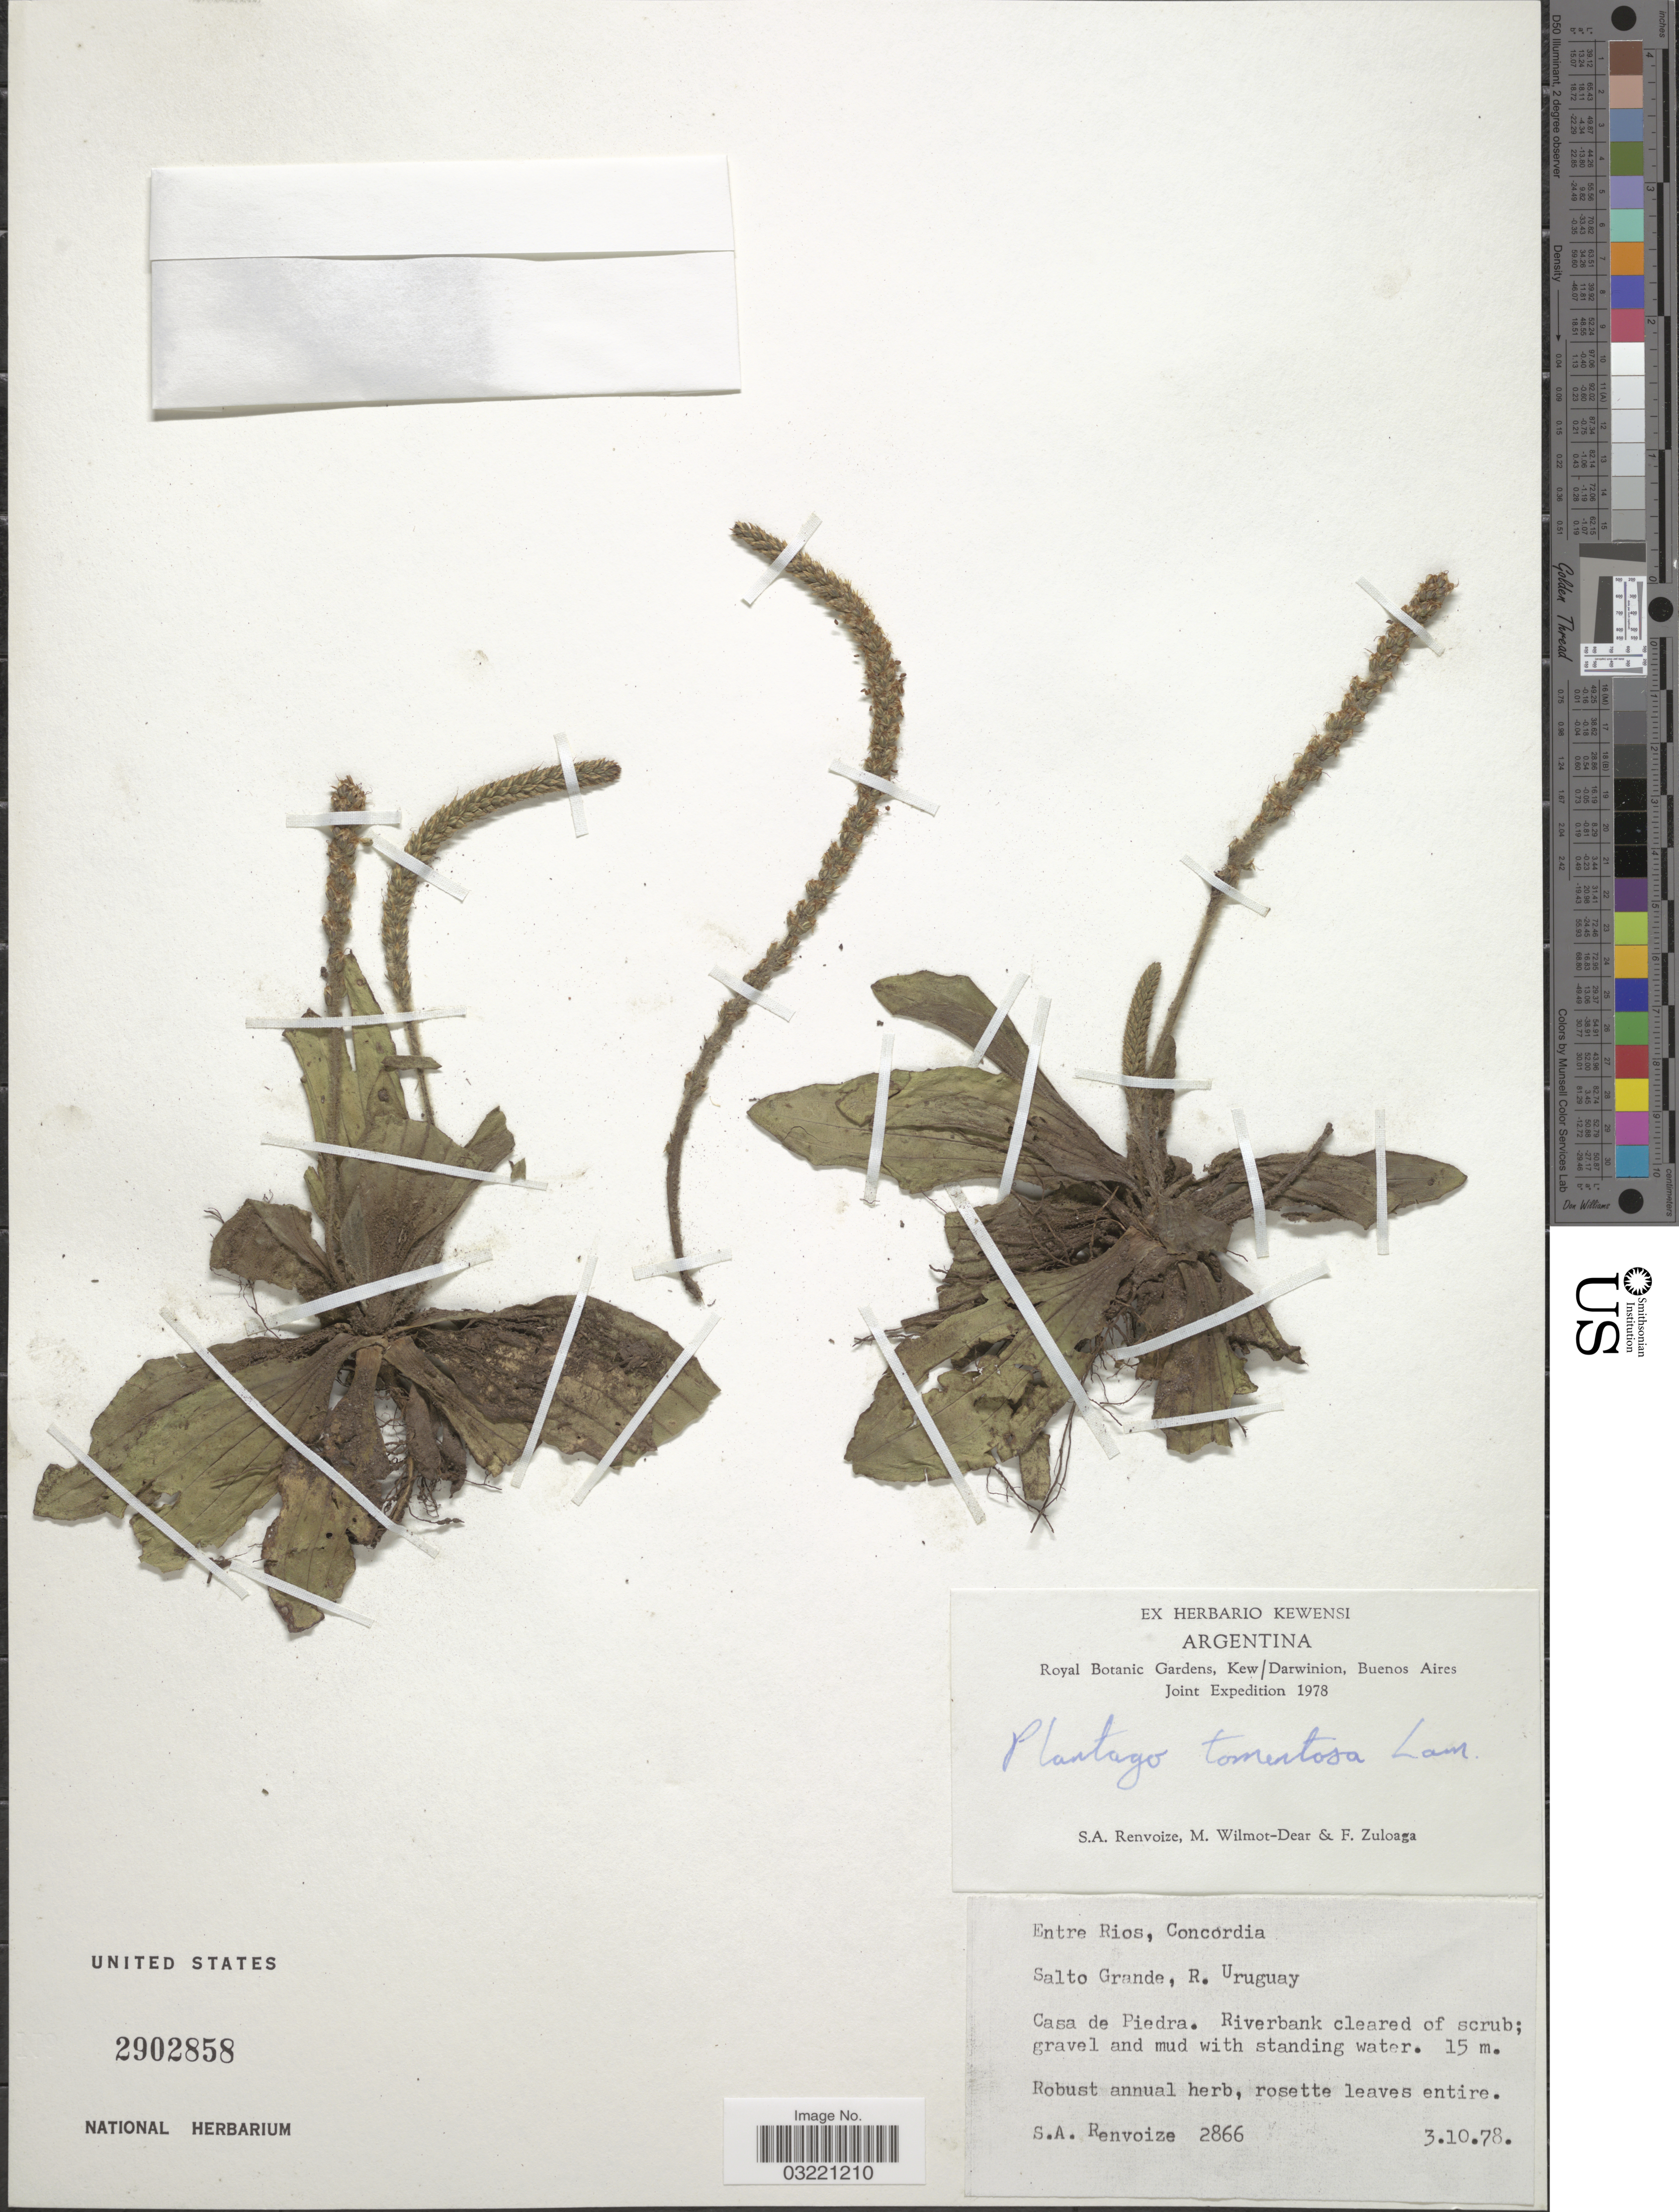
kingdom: Plantae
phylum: Tracheophyta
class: Magnoliopsida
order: Lamiales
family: Plantaginaceae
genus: Plantago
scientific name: Plantago tomentosa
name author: Lam.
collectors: S. A. Renvoize, M. Wilmot-Dear & F. Zuloaga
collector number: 2866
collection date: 1978-10-03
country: Argentina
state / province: Entre Rios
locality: Concordia. Salto Grande, R. Uruguay. Casa de Piedra.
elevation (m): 15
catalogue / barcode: US 2902858